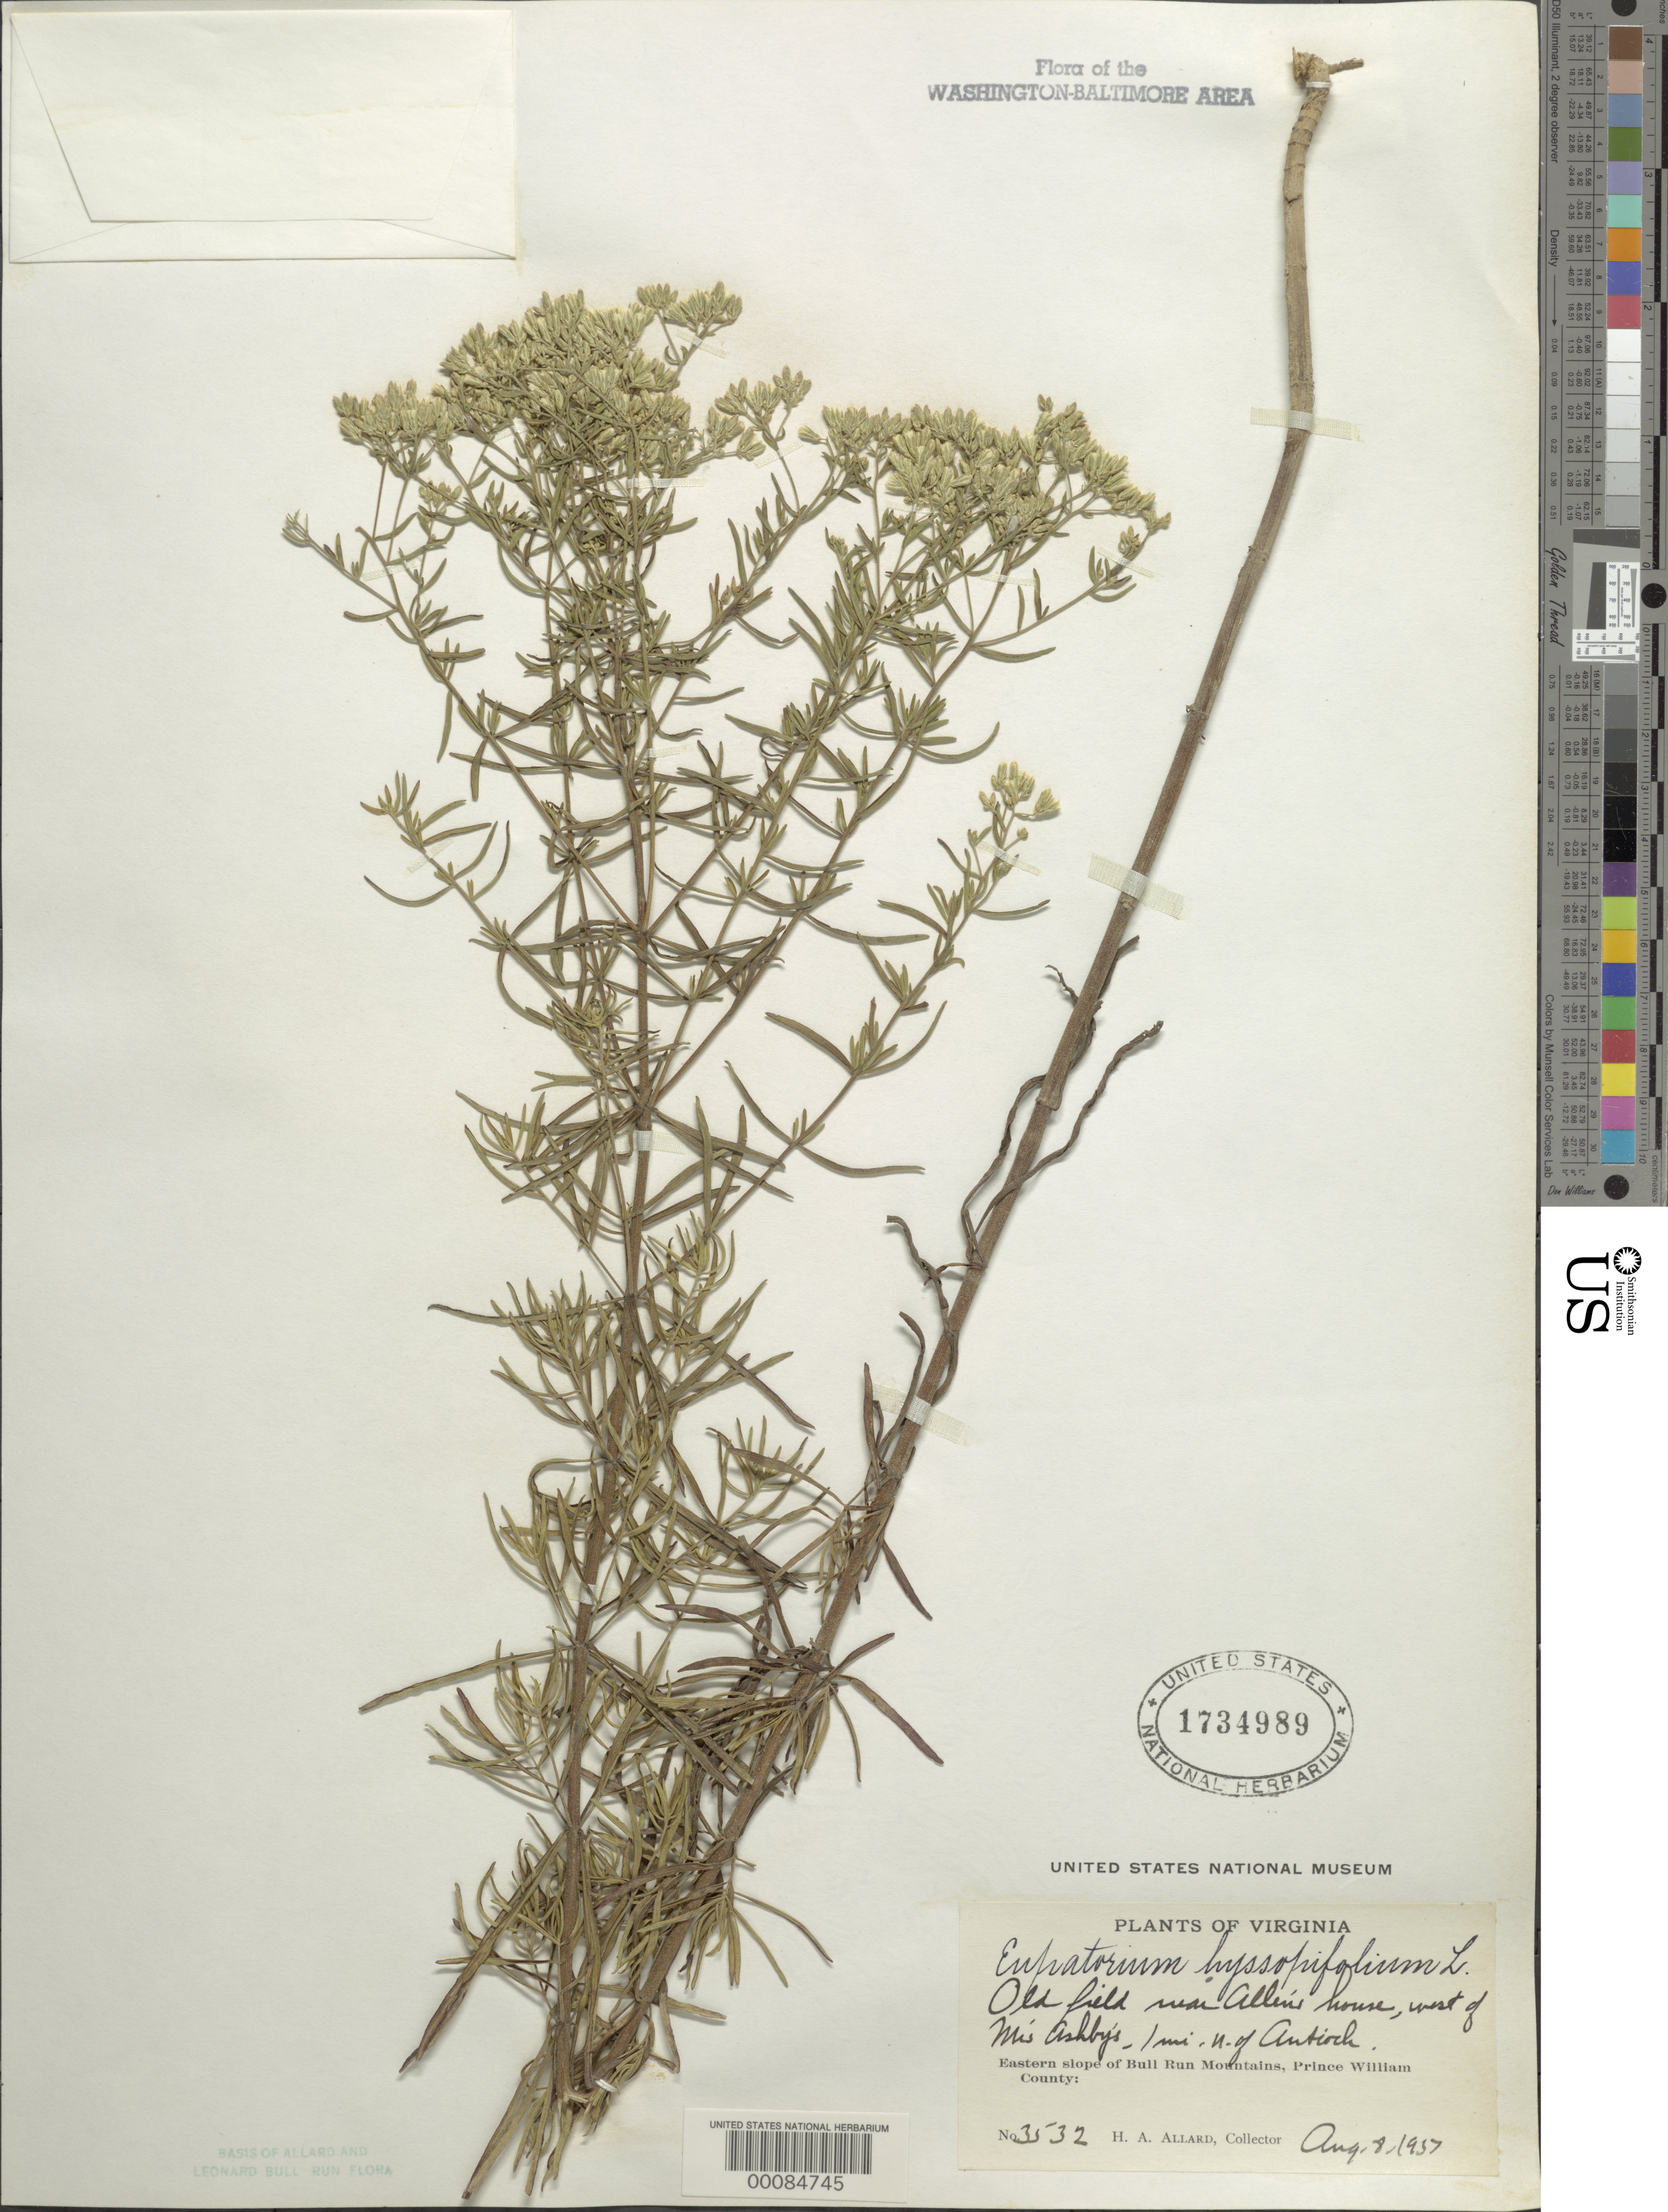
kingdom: Plantae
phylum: Tracheophyta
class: Magnoliopsida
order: Asterales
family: Asteraceae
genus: Eupatorium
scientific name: Eupatorium hyssopifolium var. typica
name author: L.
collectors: H. A. Allard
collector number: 3532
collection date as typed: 08 Aug 1937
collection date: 1937-08-08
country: United States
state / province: Virginia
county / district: Prince William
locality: North of Antioch, Allens House vicinity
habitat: Old field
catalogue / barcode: US 1734989